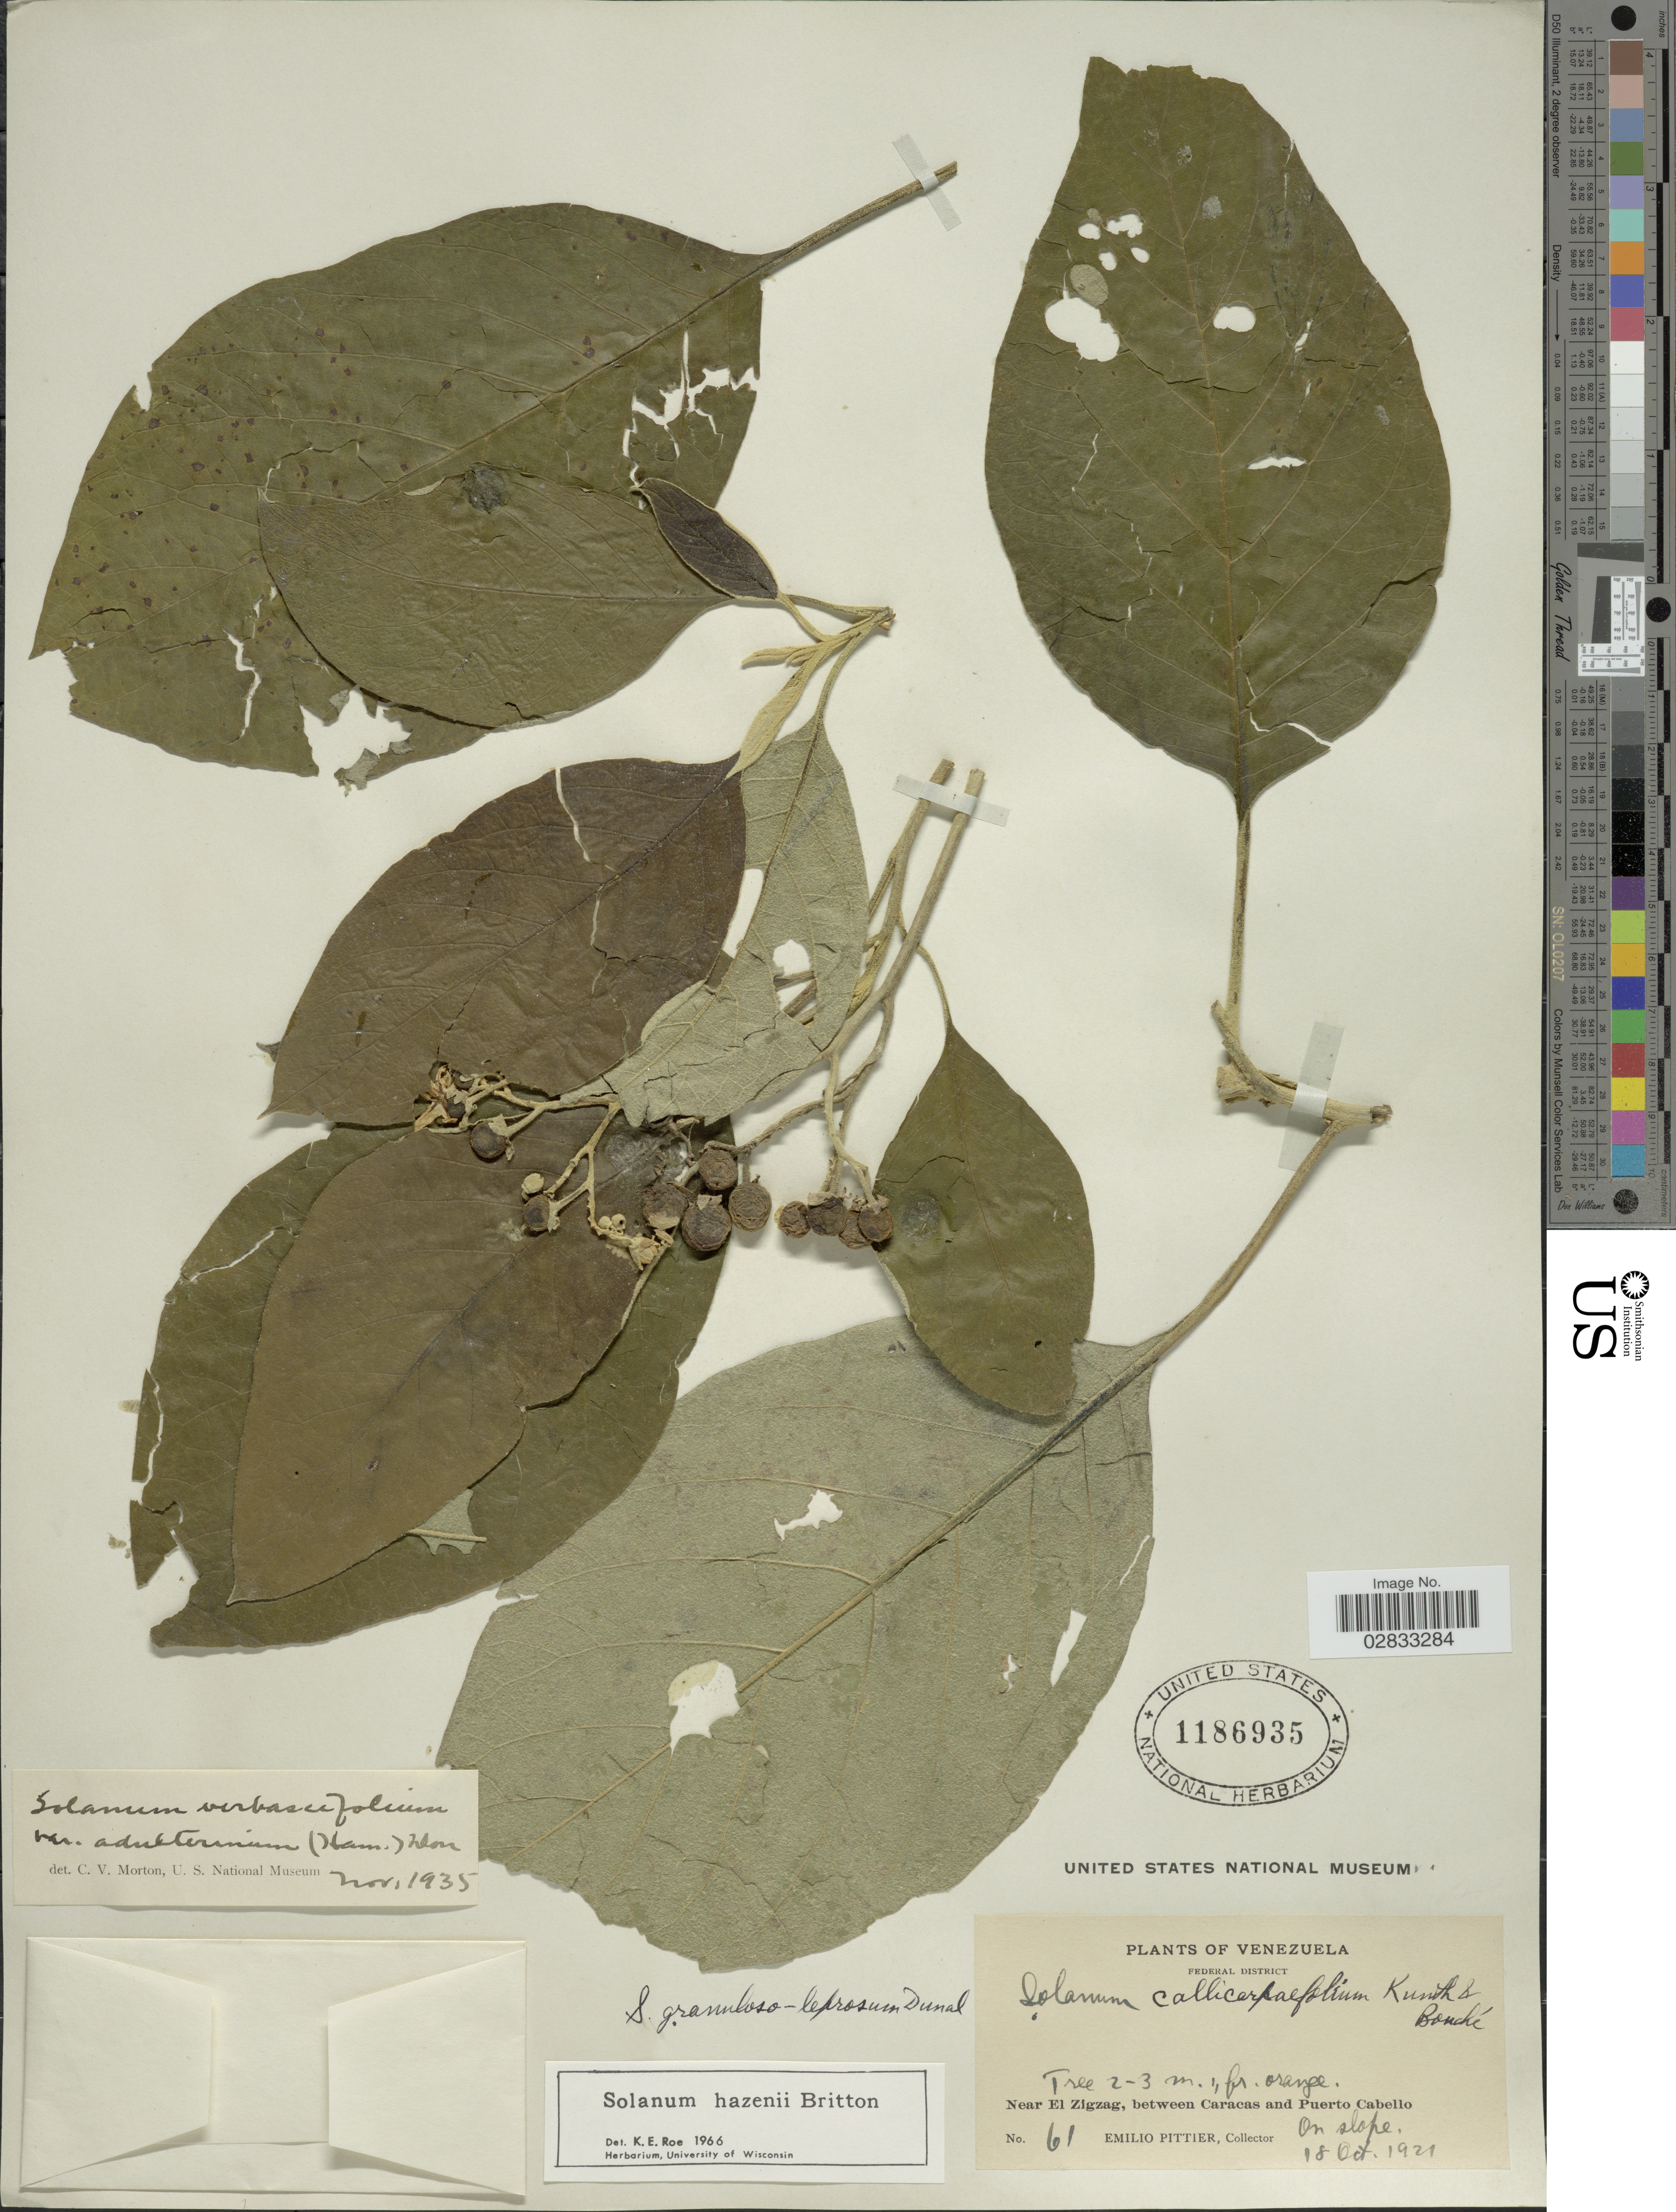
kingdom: Plantae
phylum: Tracheophyta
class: Magnoliopsida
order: Solanales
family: Solanaceae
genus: Solanum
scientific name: Solanum hazenii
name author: Britton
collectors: E. Pittier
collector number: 61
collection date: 1921-10-18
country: Venezuela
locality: Federal District, Near El Zigzag, between Caracas and Puerto Cabello.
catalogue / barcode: US 1186935